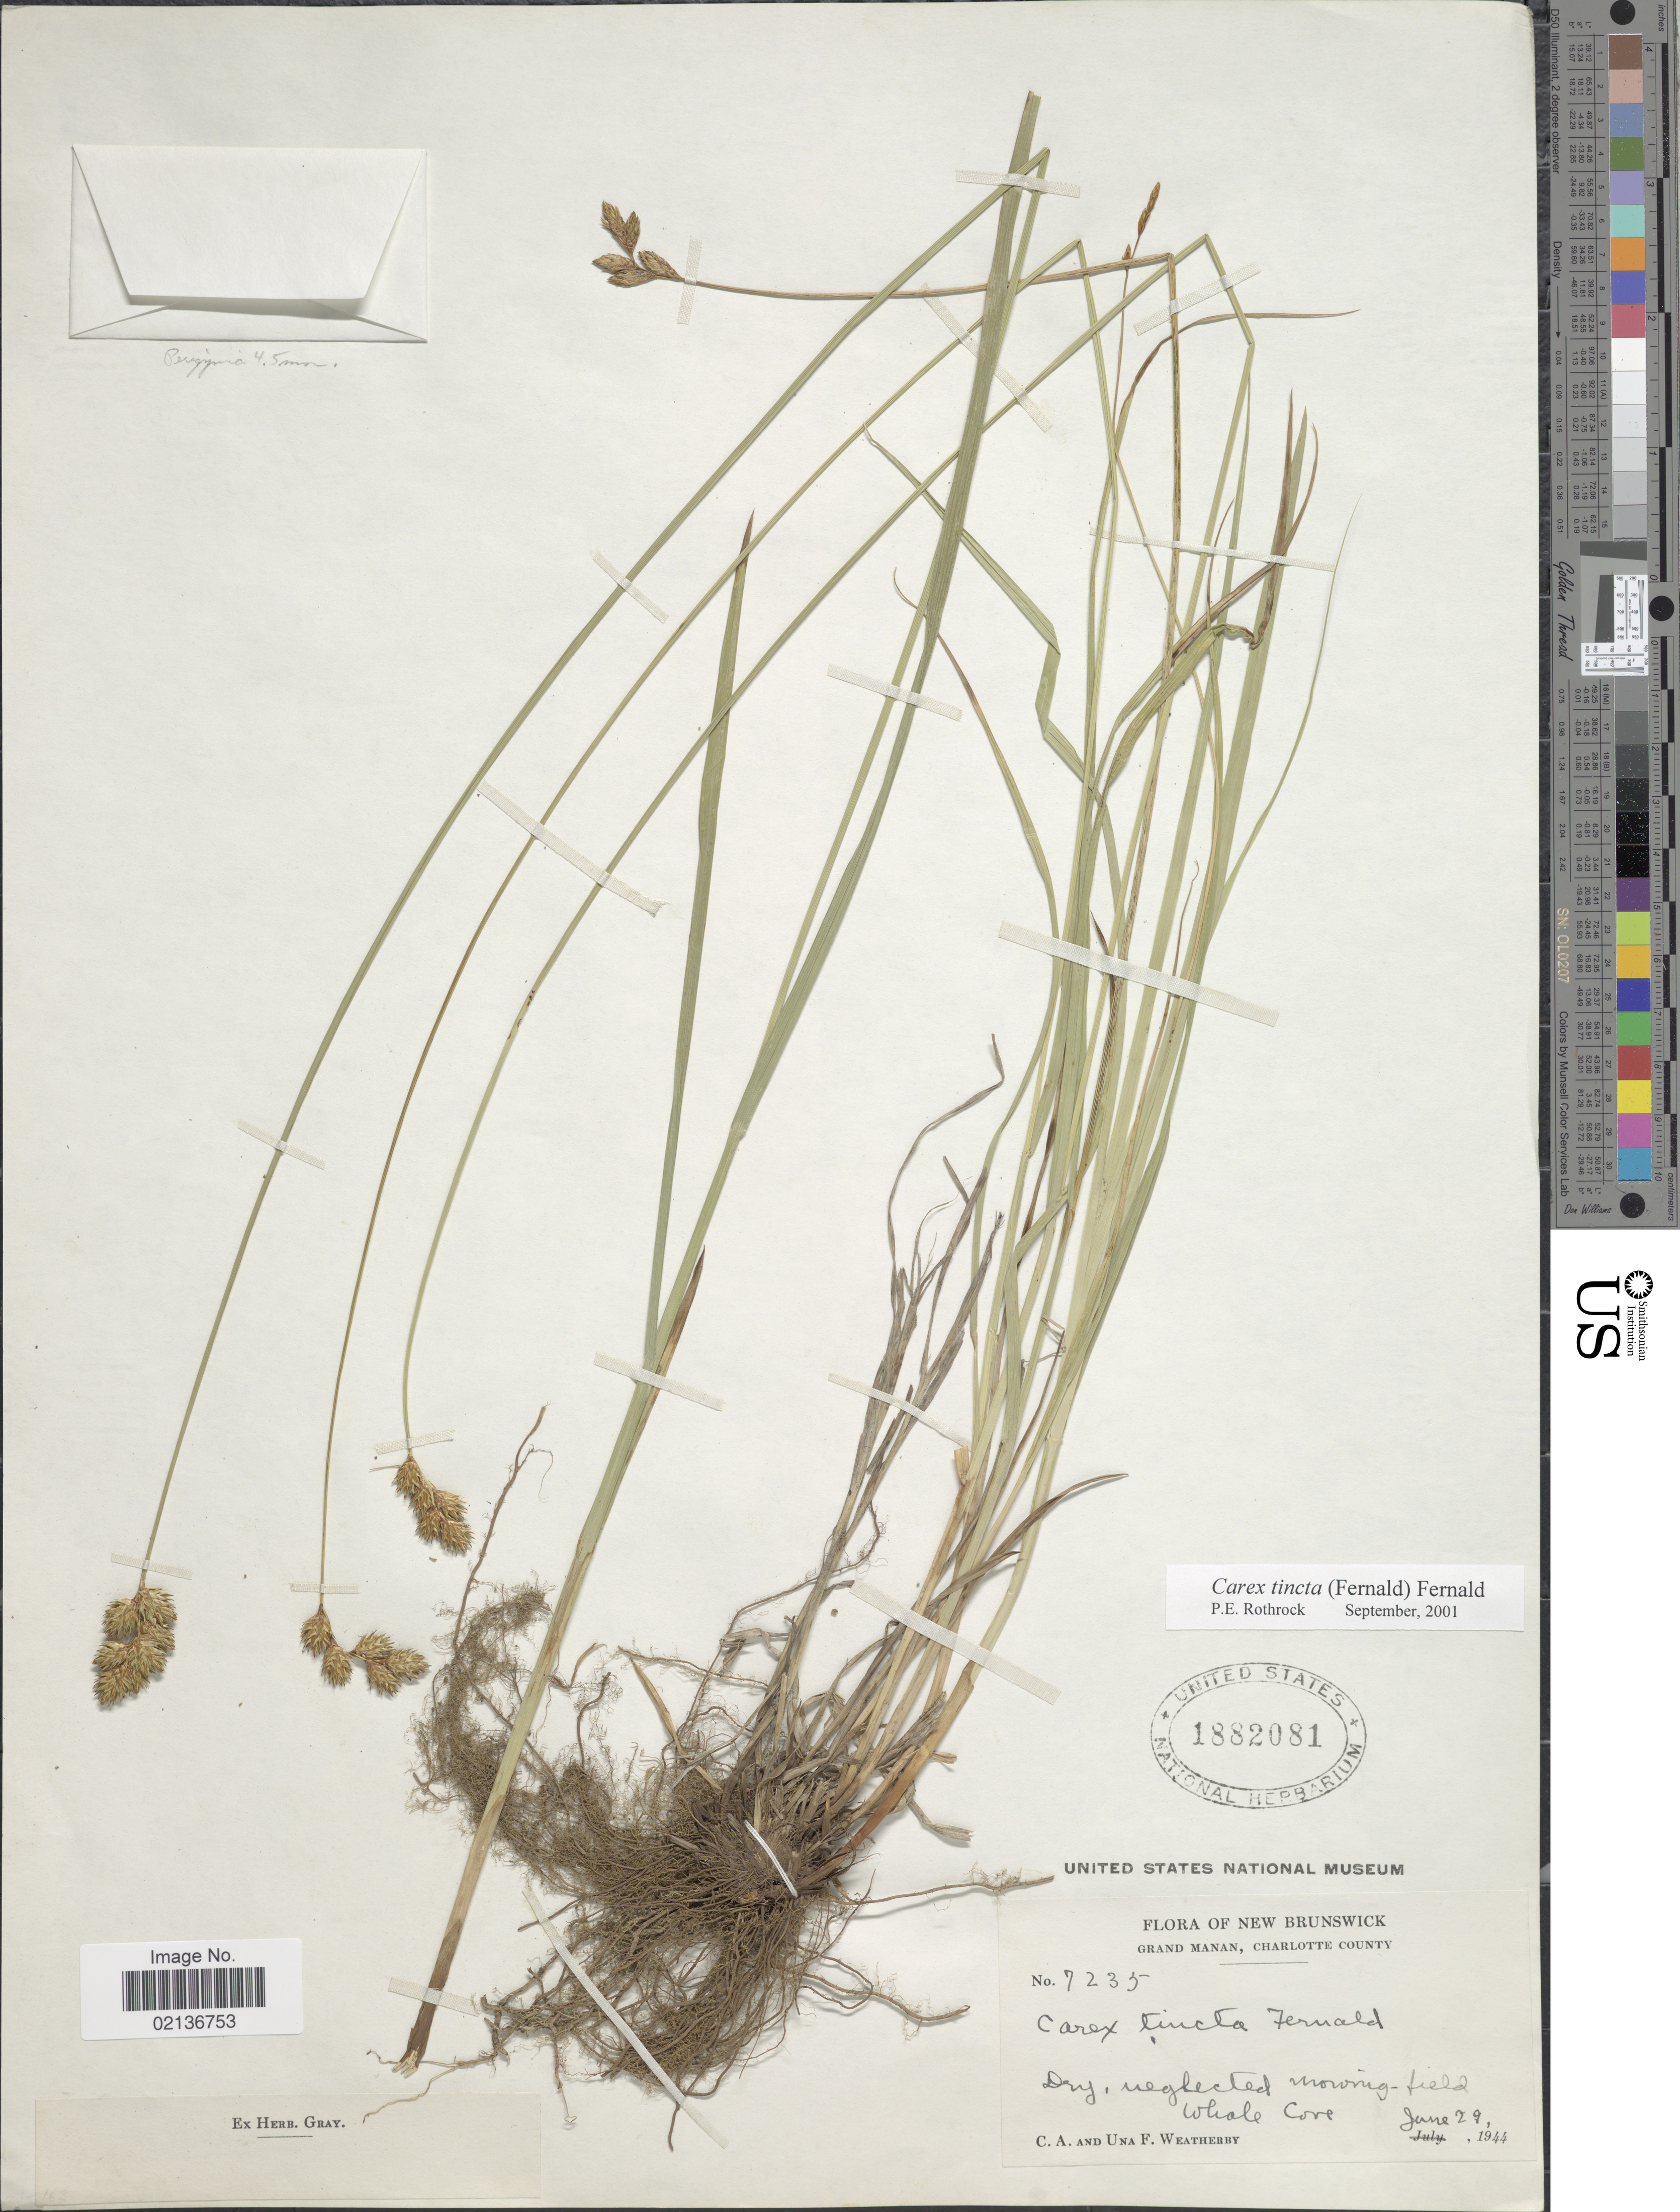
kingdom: Plantae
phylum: Tracheophyta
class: Liliopsida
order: Poales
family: Cyperaceae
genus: Carex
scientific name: Carex tincta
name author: (Fernald) Fernald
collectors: C. A. Weatherby & U. Weatherby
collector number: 7235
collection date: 1944-06-29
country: Canada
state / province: New Brunswick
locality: Grand Manan, Charlotte County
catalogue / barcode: US 1882081